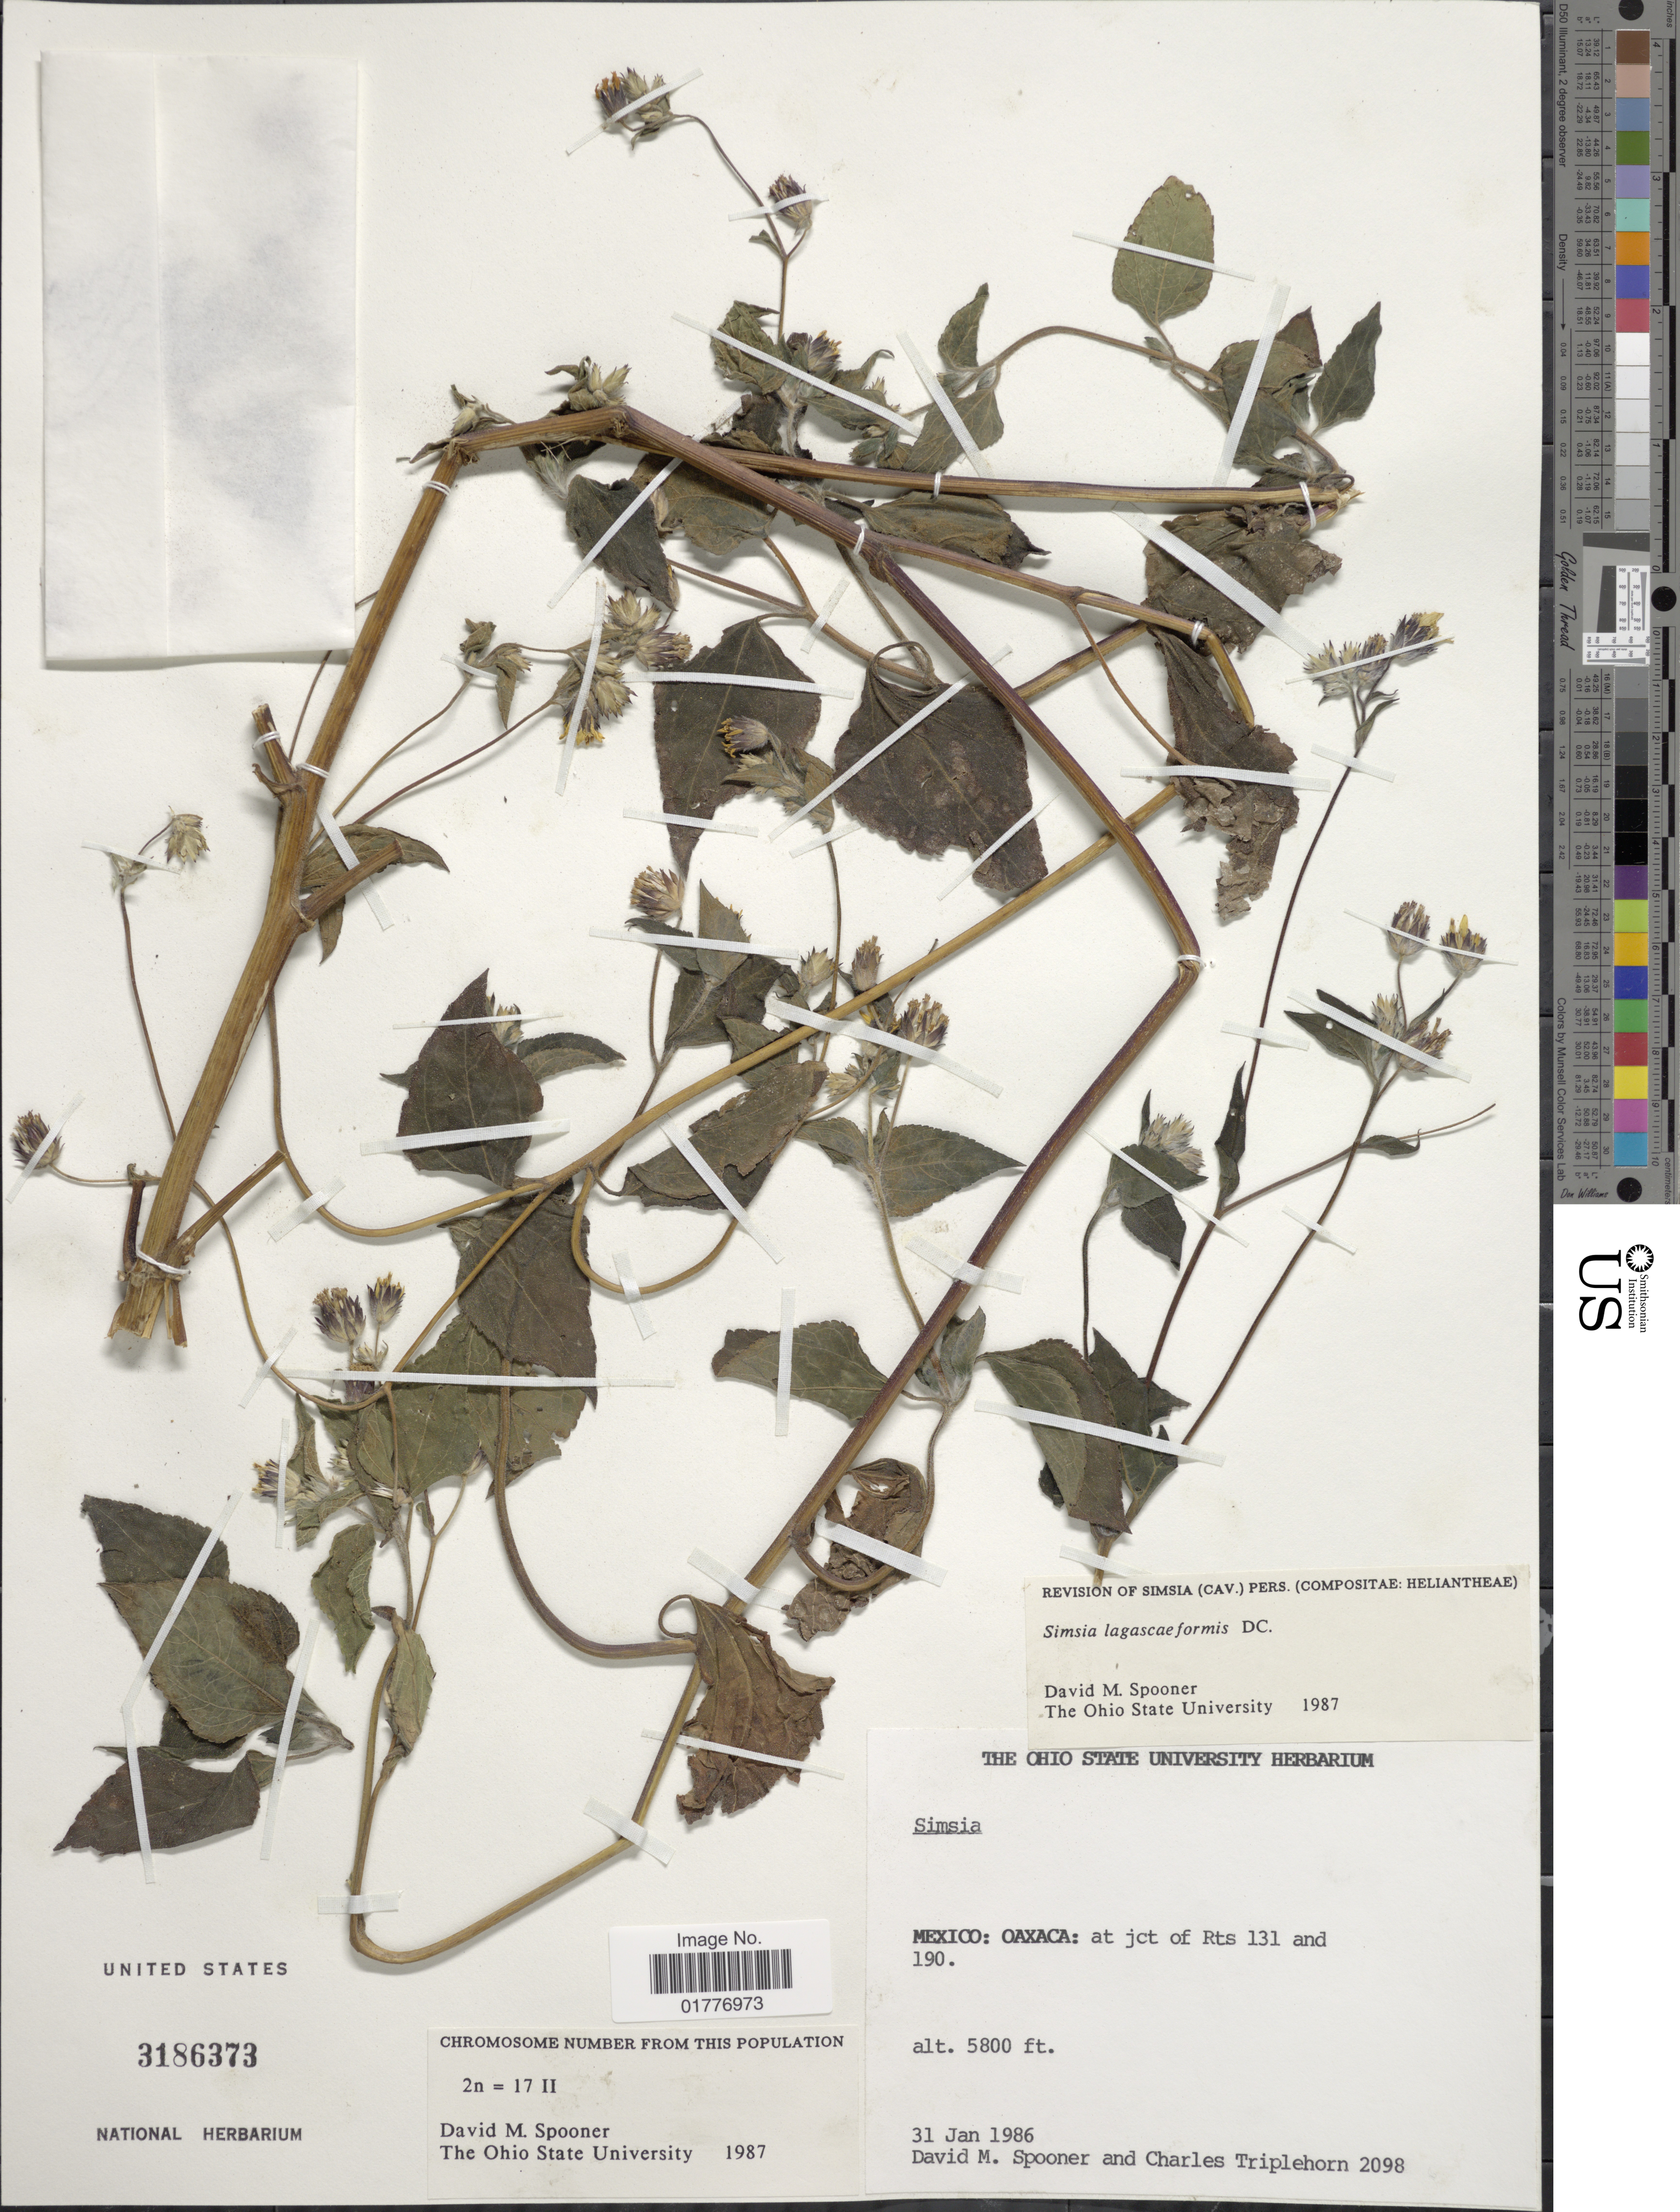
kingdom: Plantae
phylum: Tracheophyta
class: Magnoliopsida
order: Asterales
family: Asteraceae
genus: Simsia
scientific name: Simsia lagasceiformis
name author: DC.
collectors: D. Spooner & Triplehorn, C.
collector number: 2098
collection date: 1986-01-31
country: Mexico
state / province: Oaxaca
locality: Mexico: Oaxaca: at jct of Rts 131 and 190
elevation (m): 1768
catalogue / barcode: US 3186373